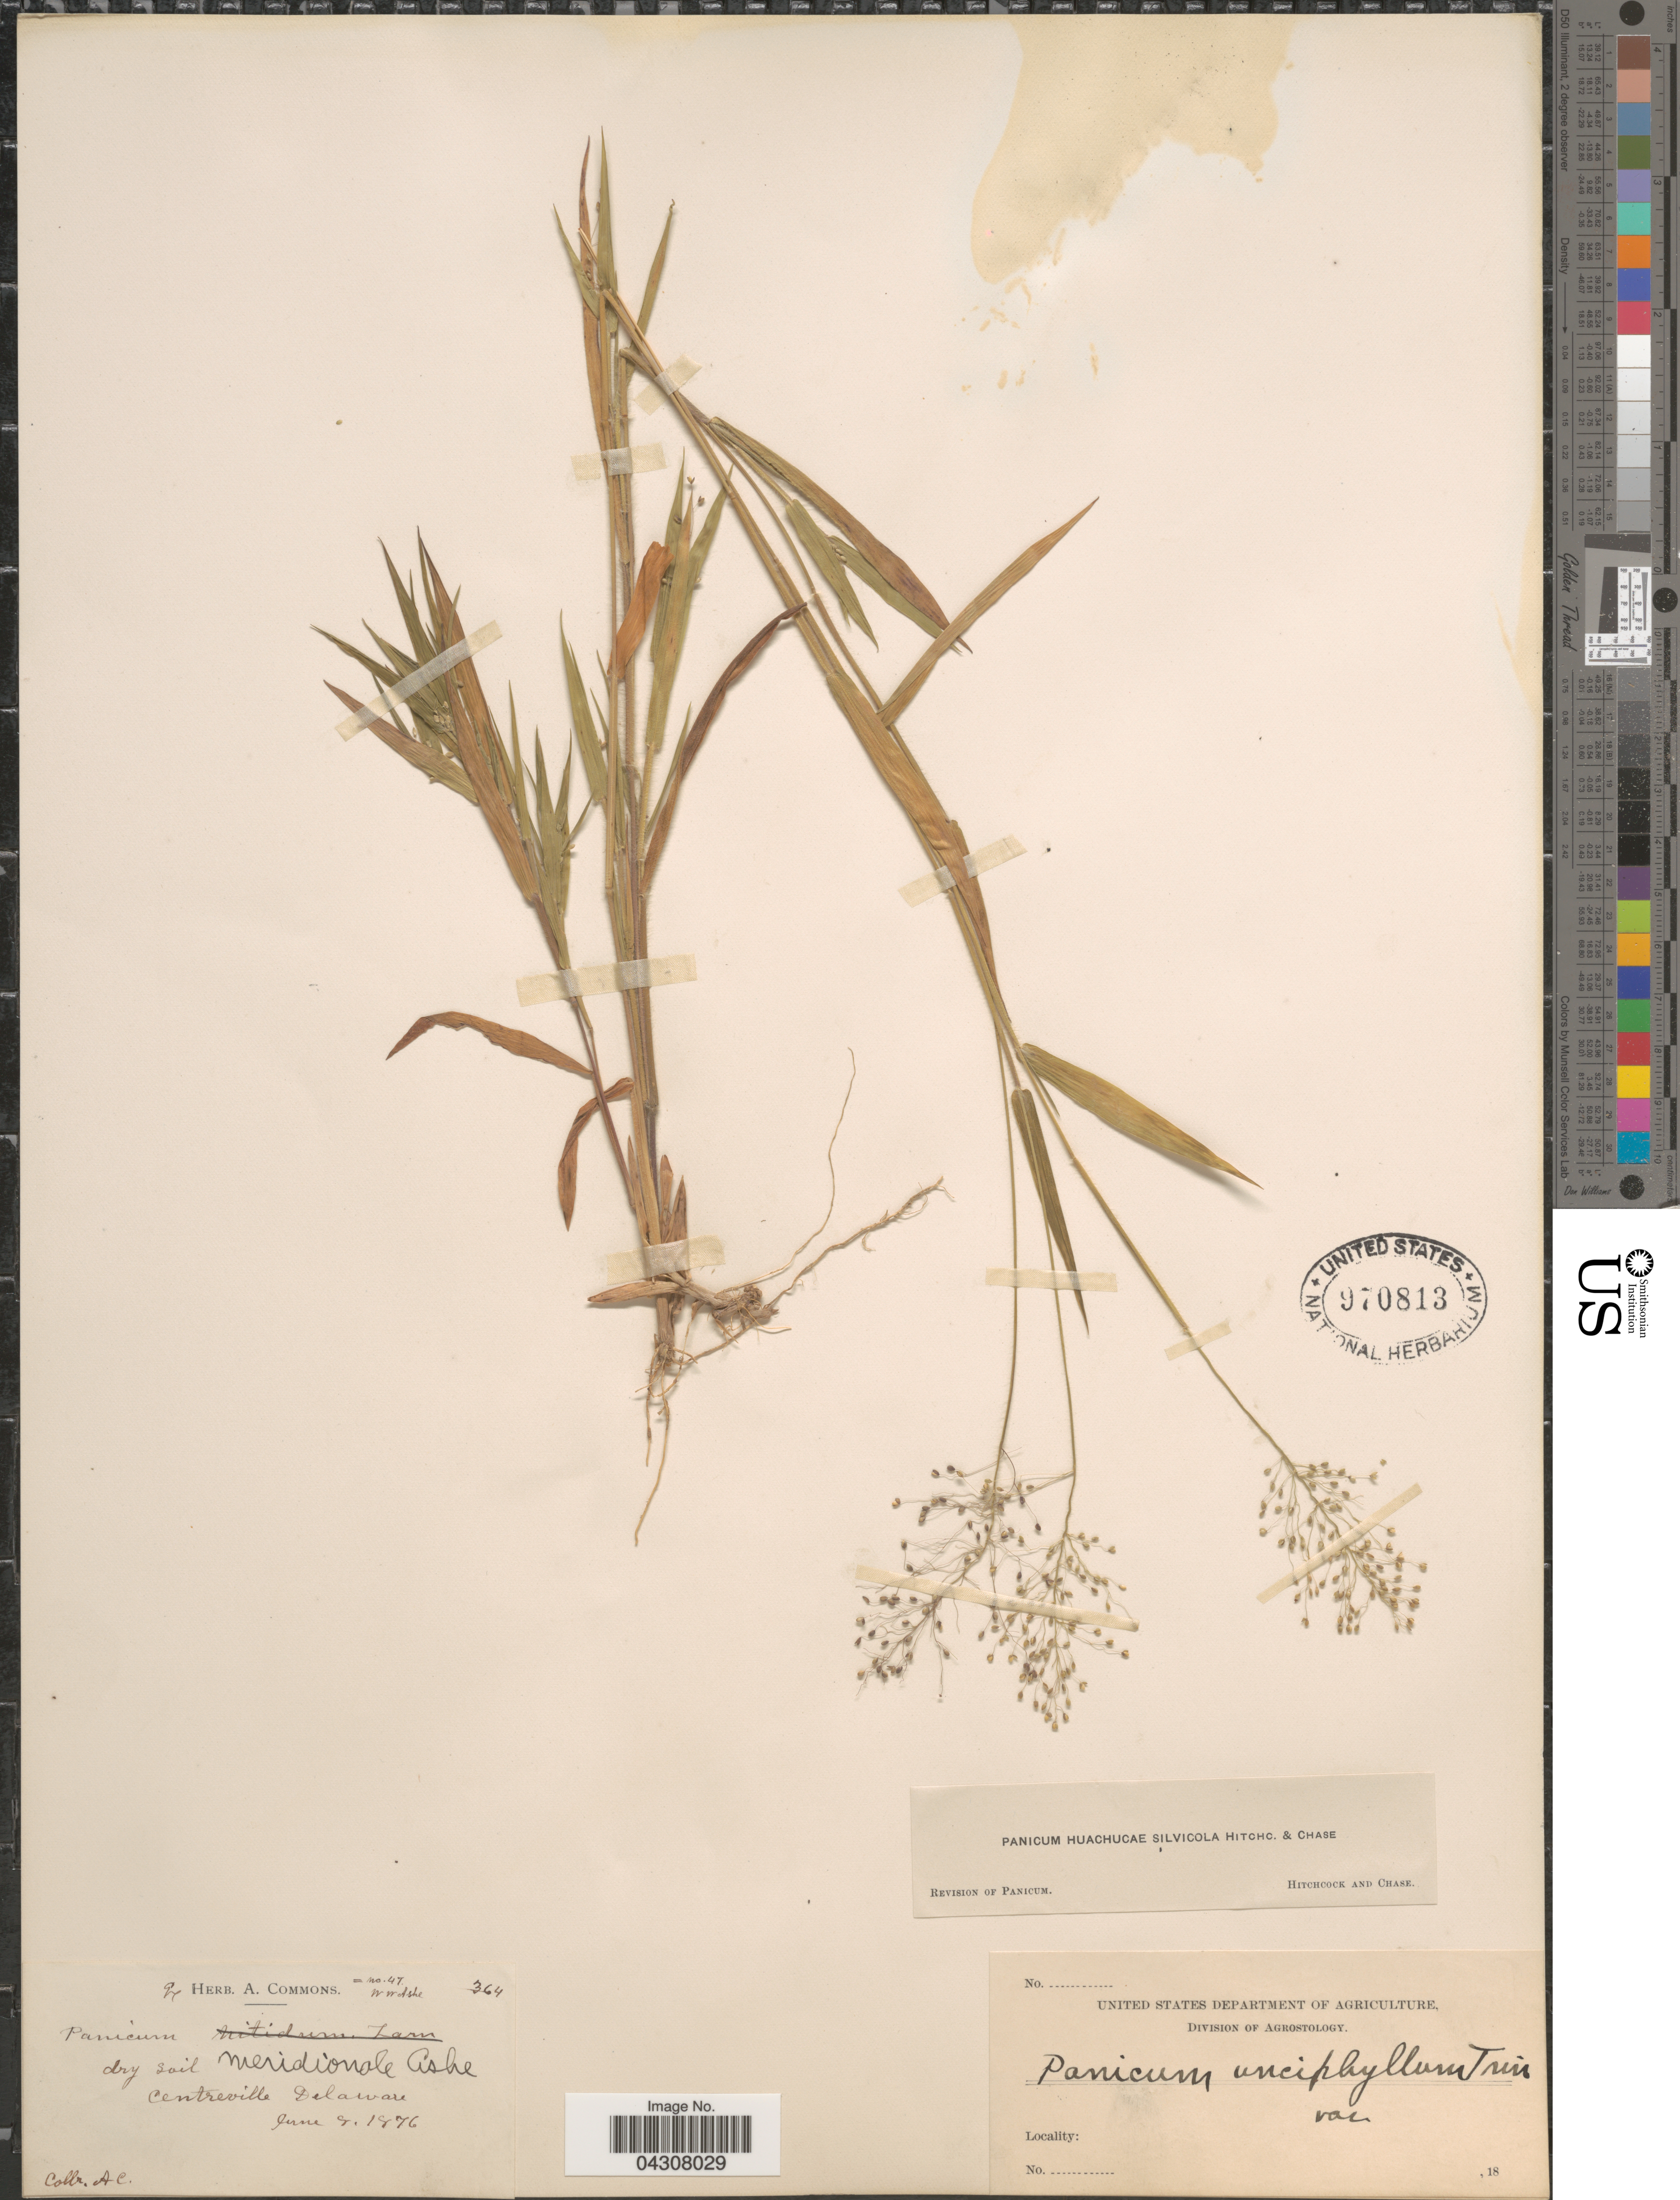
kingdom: Plantae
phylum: Tracheophyta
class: Liliopsida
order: Poales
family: Poaceae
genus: Dichanthelium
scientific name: Dichanthelium acuminatum var. acuminatum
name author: (Sw.) Gould & C.A. Clark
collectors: A. Commons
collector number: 364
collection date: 1976-06-09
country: United States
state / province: Delaware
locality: Dry soil Centreville.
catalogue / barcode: US 970813